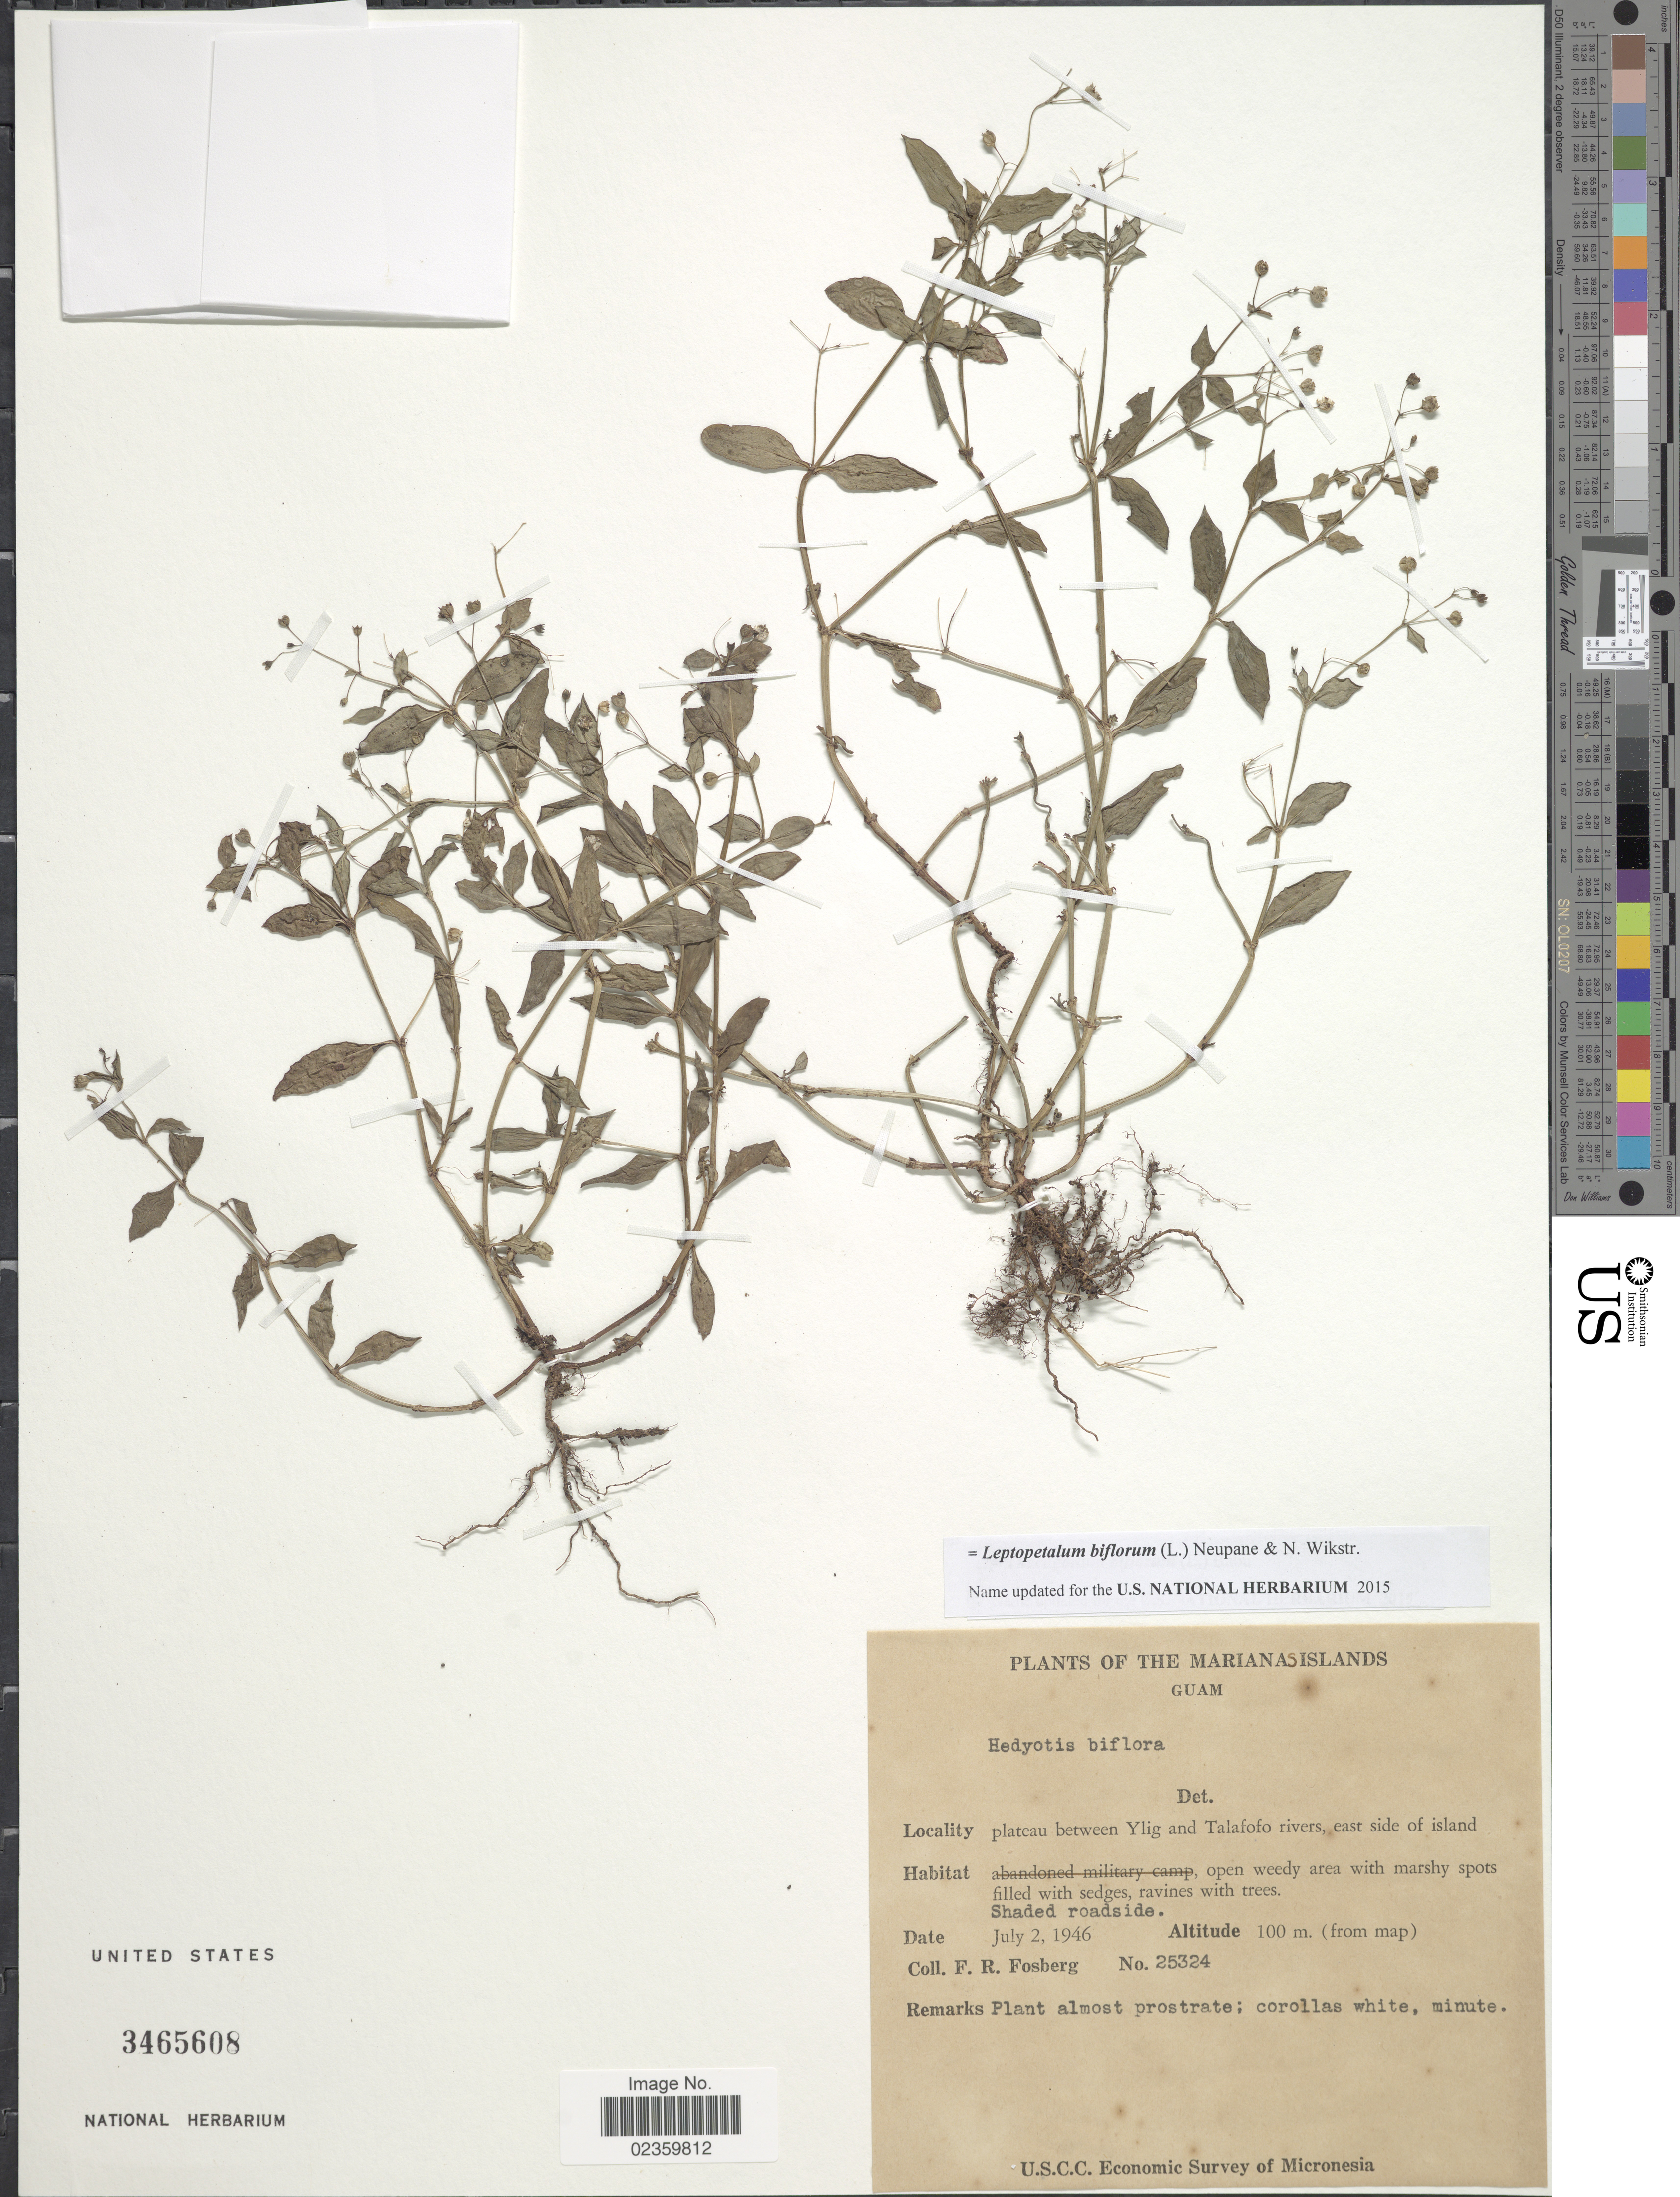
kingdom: Plantae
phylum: Tracheophyta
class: Magnoliopsida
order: Gentianales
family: Rubiaceae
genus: Leptopetalum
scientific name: Leptopetalum biflorum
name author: (L.) Neupane & N. Wikstr.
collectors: F. R. Fosberg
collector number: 25324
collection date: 1946-07-02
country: Guam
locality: The Marianas Islands, plateau between Ylig and Talafofo rivers, east side of island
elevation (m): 100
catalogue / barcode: US 3465608